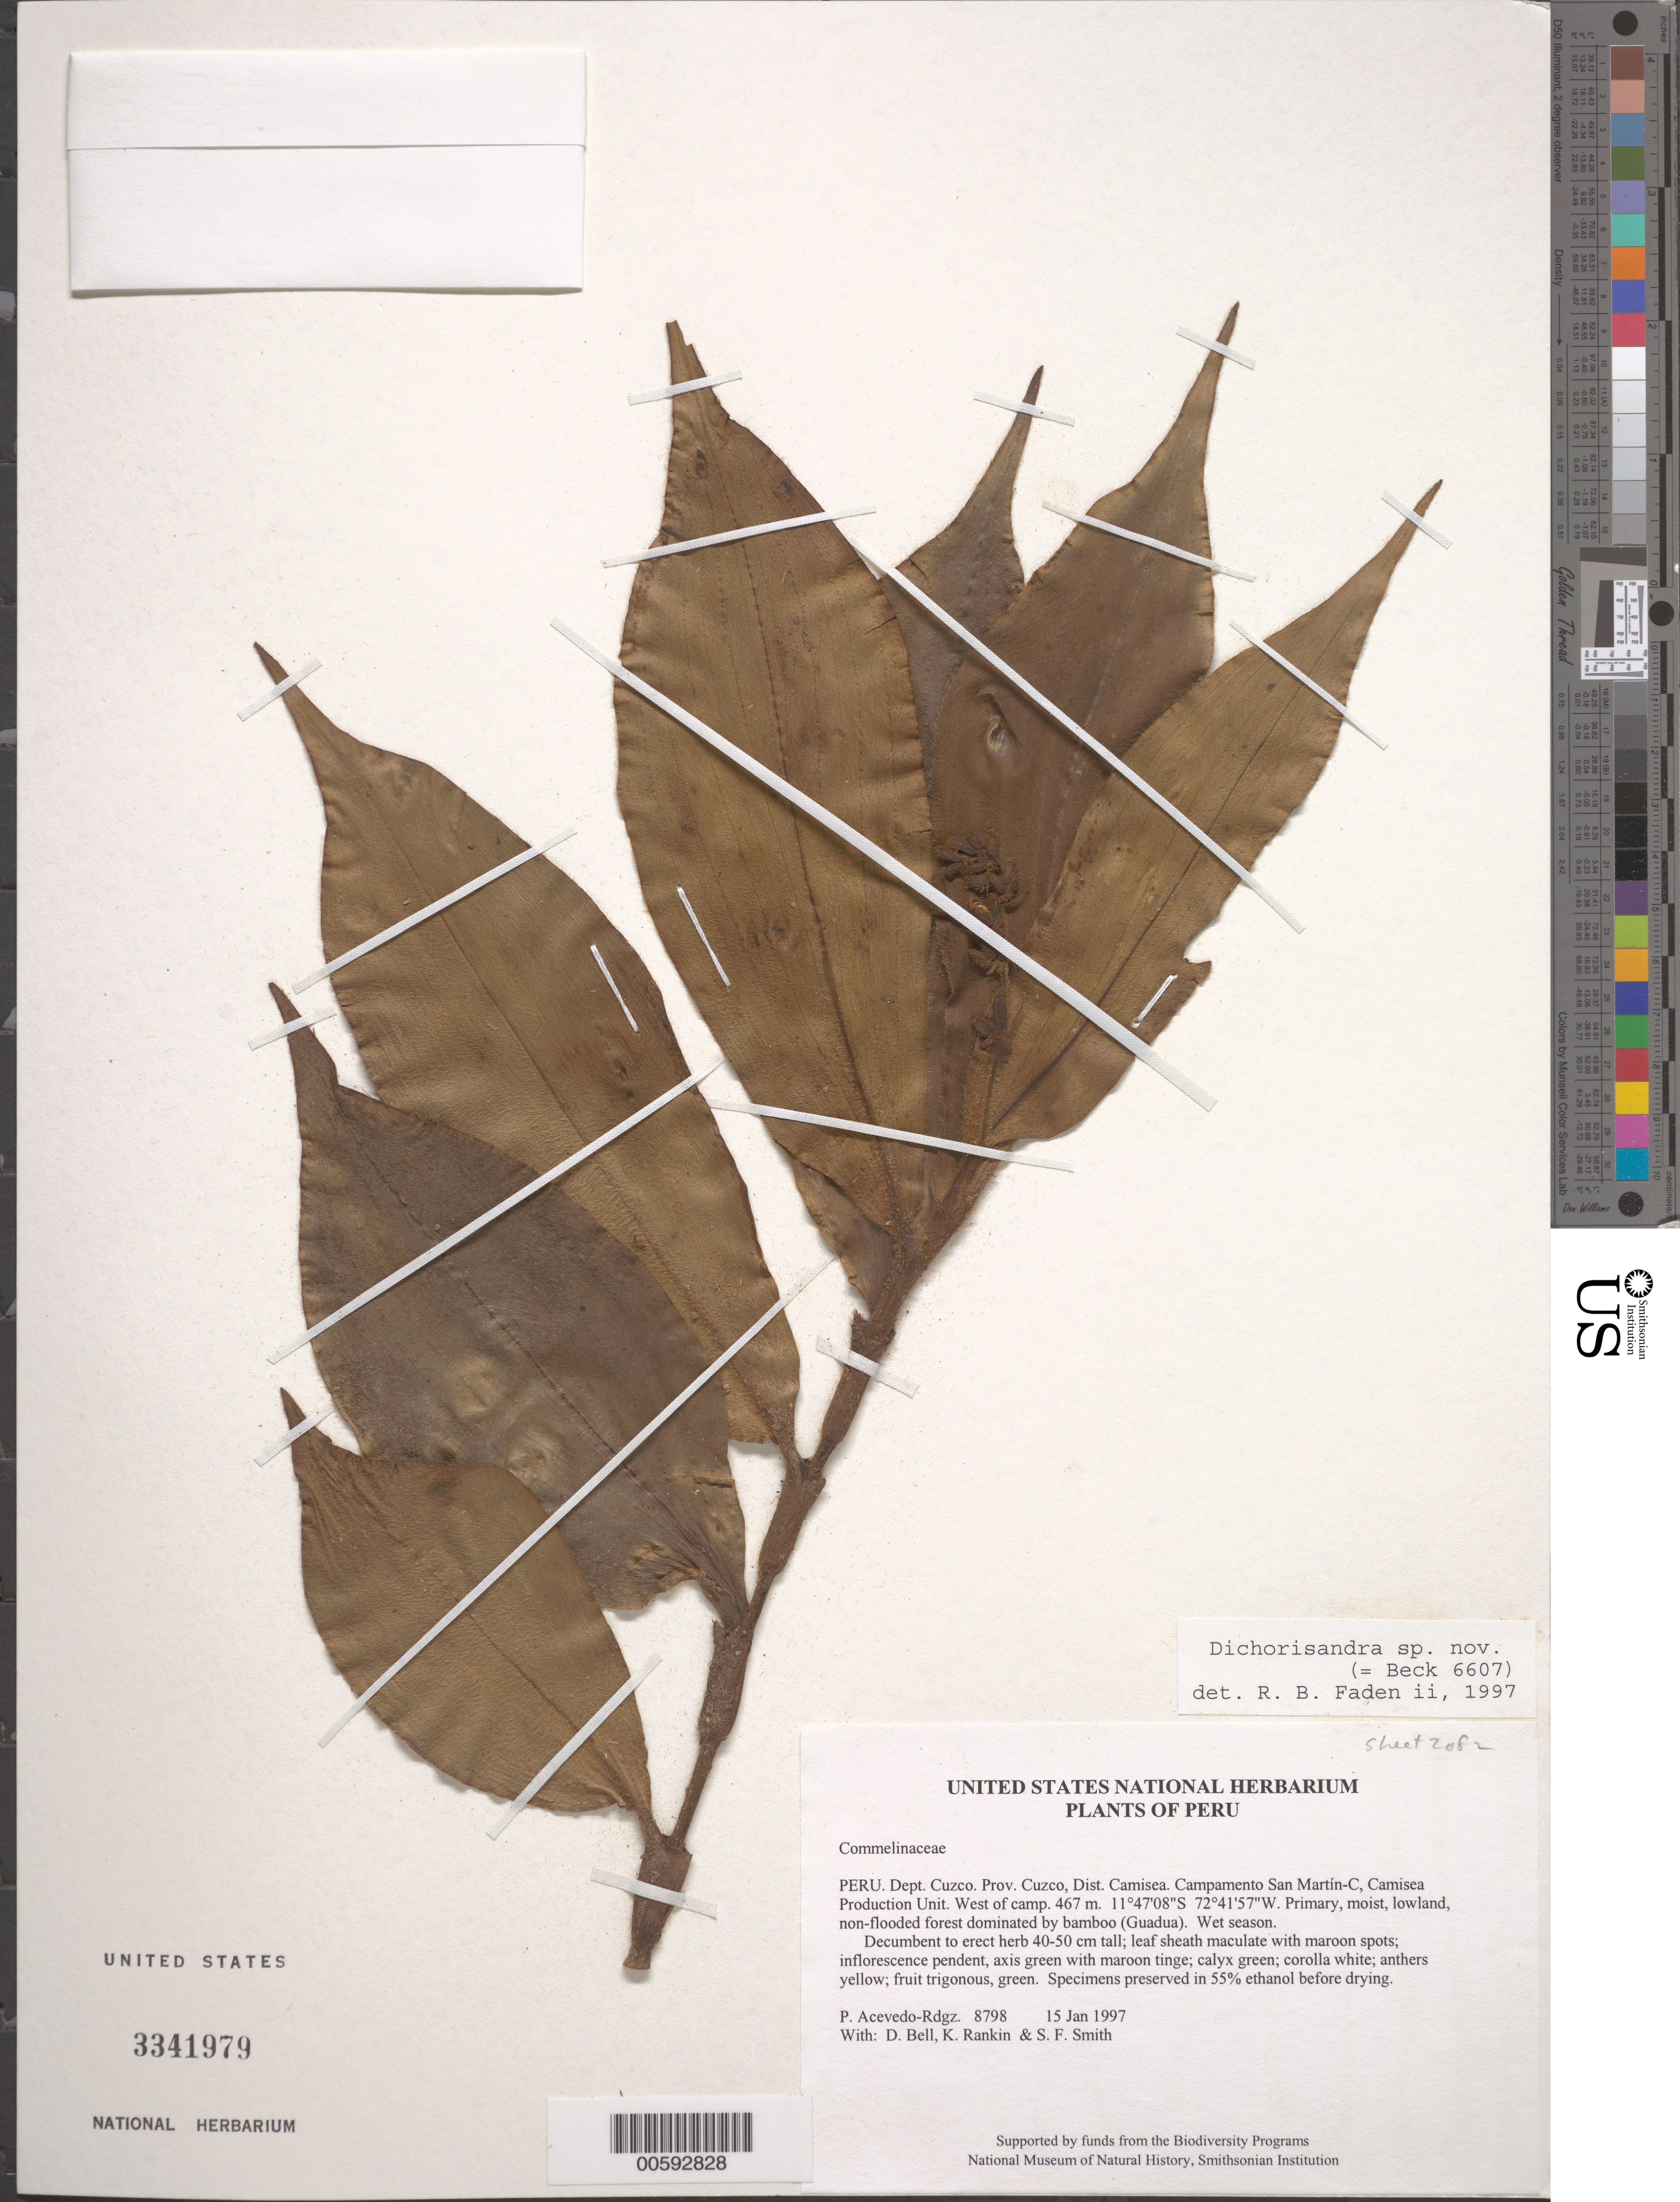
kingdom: Plantae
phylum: Tracheophyta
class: Liliopsida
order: Commelinales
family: Commelinaceae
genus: Dichorisandra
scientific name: Dichorisandra sp.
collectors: P. Acevedo-Rodr., D. A. Bell, K. B. Rankin & S.F. Smith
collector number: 8798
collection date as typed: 15 Jan 1997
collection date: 1997-01-15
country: Peru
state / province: Cusco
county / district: Cusco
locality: Districto Camisea, Campamento San Martín-C, Camisea Production Unit. West of camp.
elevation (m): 467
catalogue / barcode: US 3341979